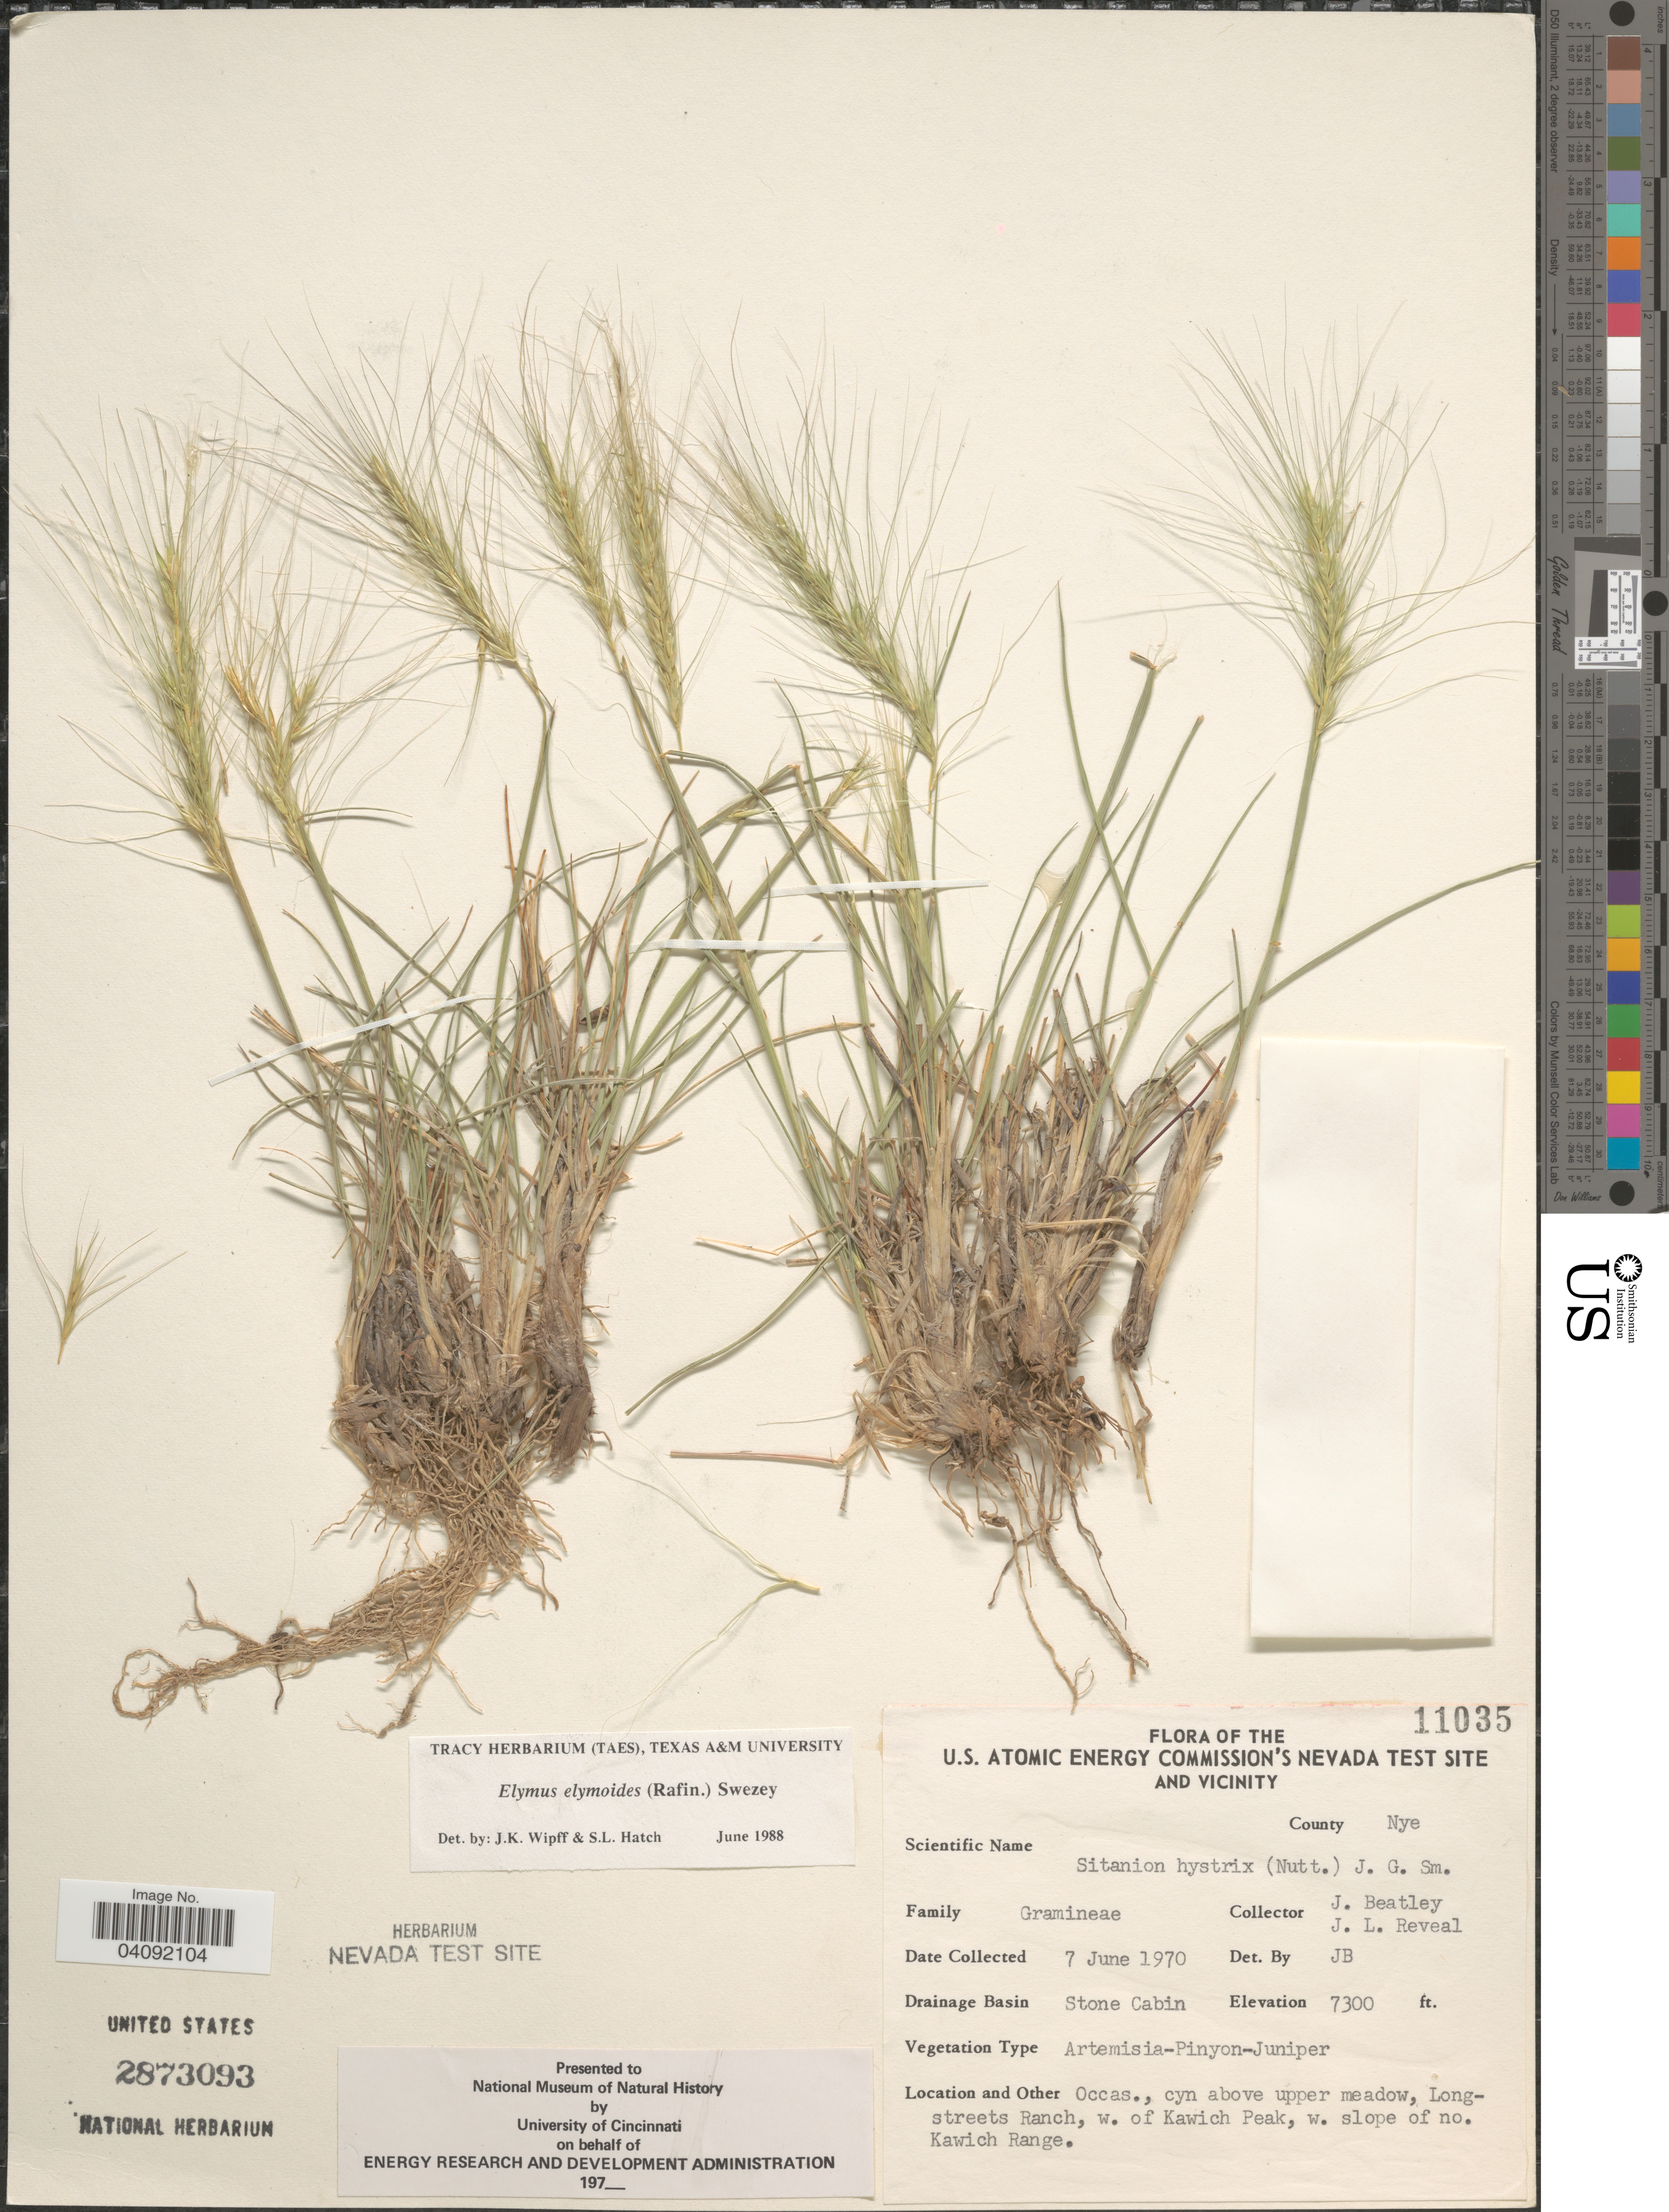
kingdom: Plantae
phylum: Tracheophyta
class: Liliopsida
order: Poales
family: Poaceae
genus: Elymus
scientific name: Elymus elymoides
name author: (Raf.) Swezey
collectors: J. C. Beatley & J. L. Reveal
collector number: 11035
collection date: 1970-06-07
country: United States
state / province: Nevada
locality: The U.S. Atomic Energy Commission's Nevada Test Site and Vicinity. County Nye. Drainage Basin Stone Cabin. Occas., cyn above upper meadow, Longstreets Ranch, w. of Kawich Peak, w. slope of no. Kawich Range.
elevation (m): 2225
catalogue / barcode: US 2873093